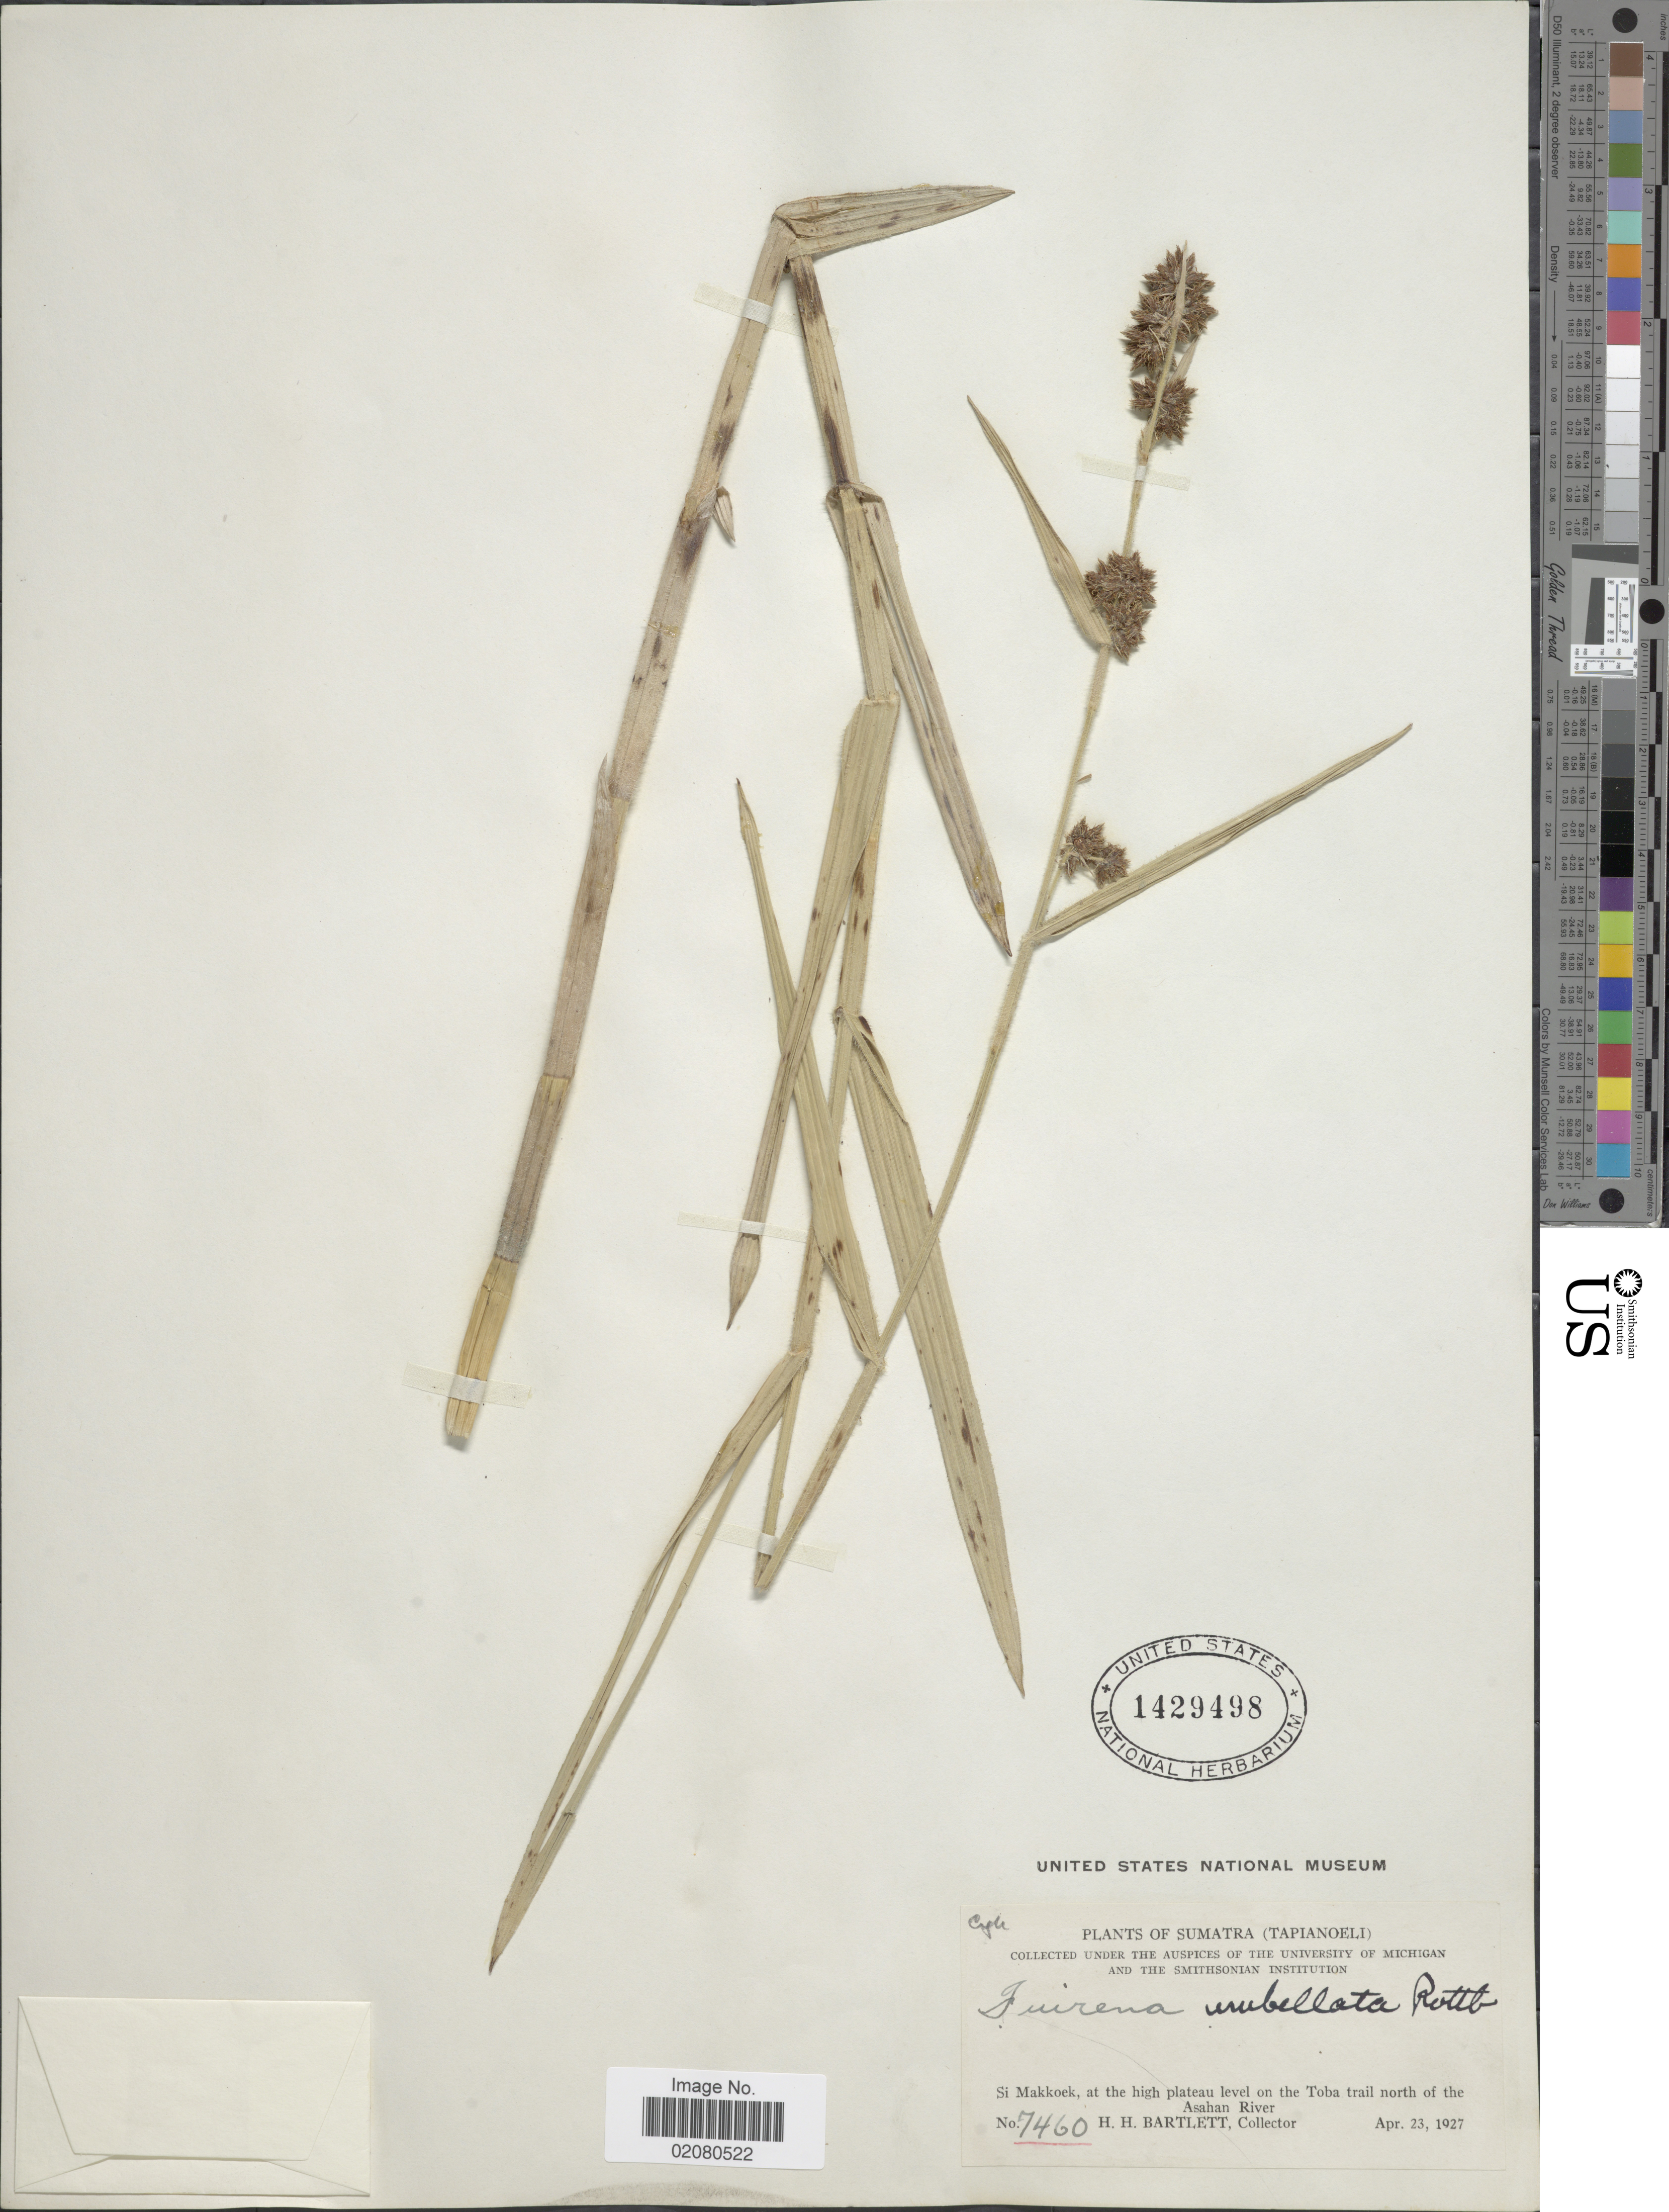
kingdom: Plantae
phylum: Tracheophyta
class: Liliopsida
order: Poales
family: Cyperaceae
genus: Fuirena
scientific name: Fuirena umbellata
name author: Rottb.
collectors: H. H. Bartlett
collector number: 7460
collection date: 1927-04-23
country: Indonesia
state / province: Sumatra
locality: (Tapianoeli), Si Moekkoek, at the high plateau level on the Toba trail north of the Asahan River.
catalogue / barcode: US 1429498